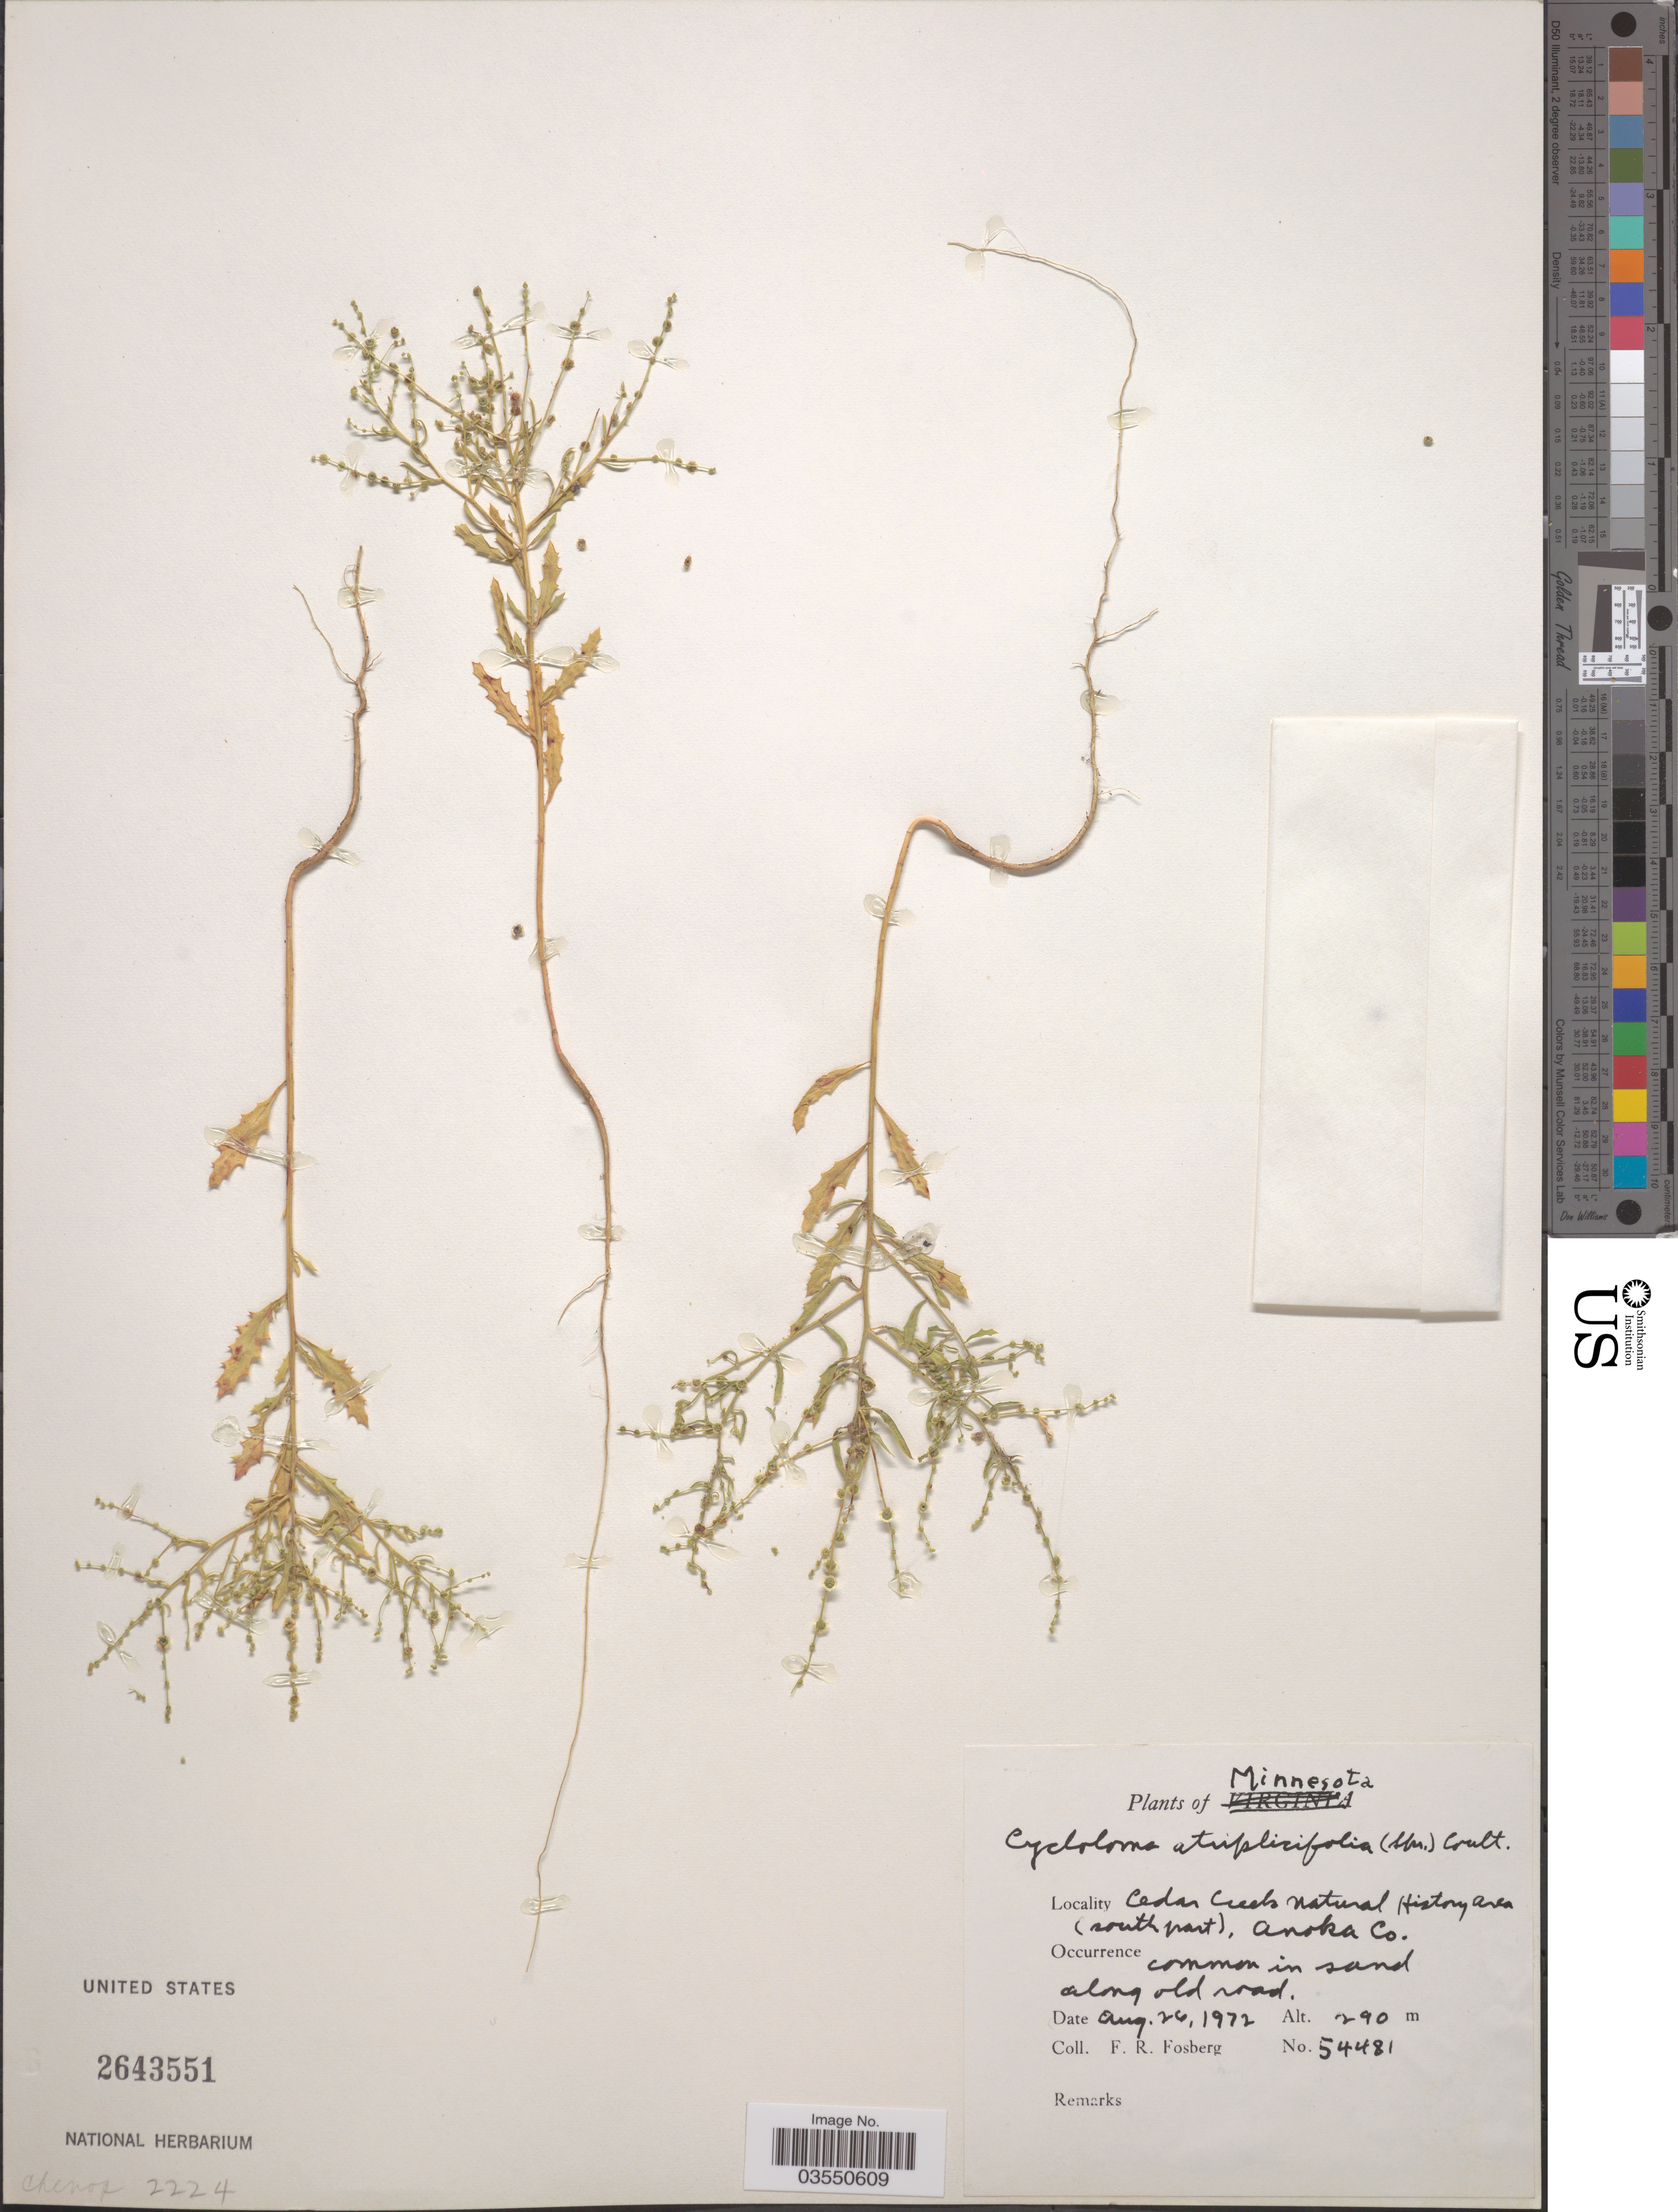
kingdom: Plantae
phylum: Tracheophyta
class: Magnoliopsida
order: Caryophyllales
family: Amaranthaceae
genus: Dysphania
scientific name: Dysphania atriplicifolia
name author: (Spreng.) G. Kadereit et al.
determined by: U.S. National Herbarium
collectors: F. R. Fosberg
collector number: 54481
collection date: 1972-08-26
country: United States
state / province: Minnesota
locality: Cedar Creek Natural History area (south part), Anoka Co.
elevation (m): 290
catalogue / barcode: US 2643551